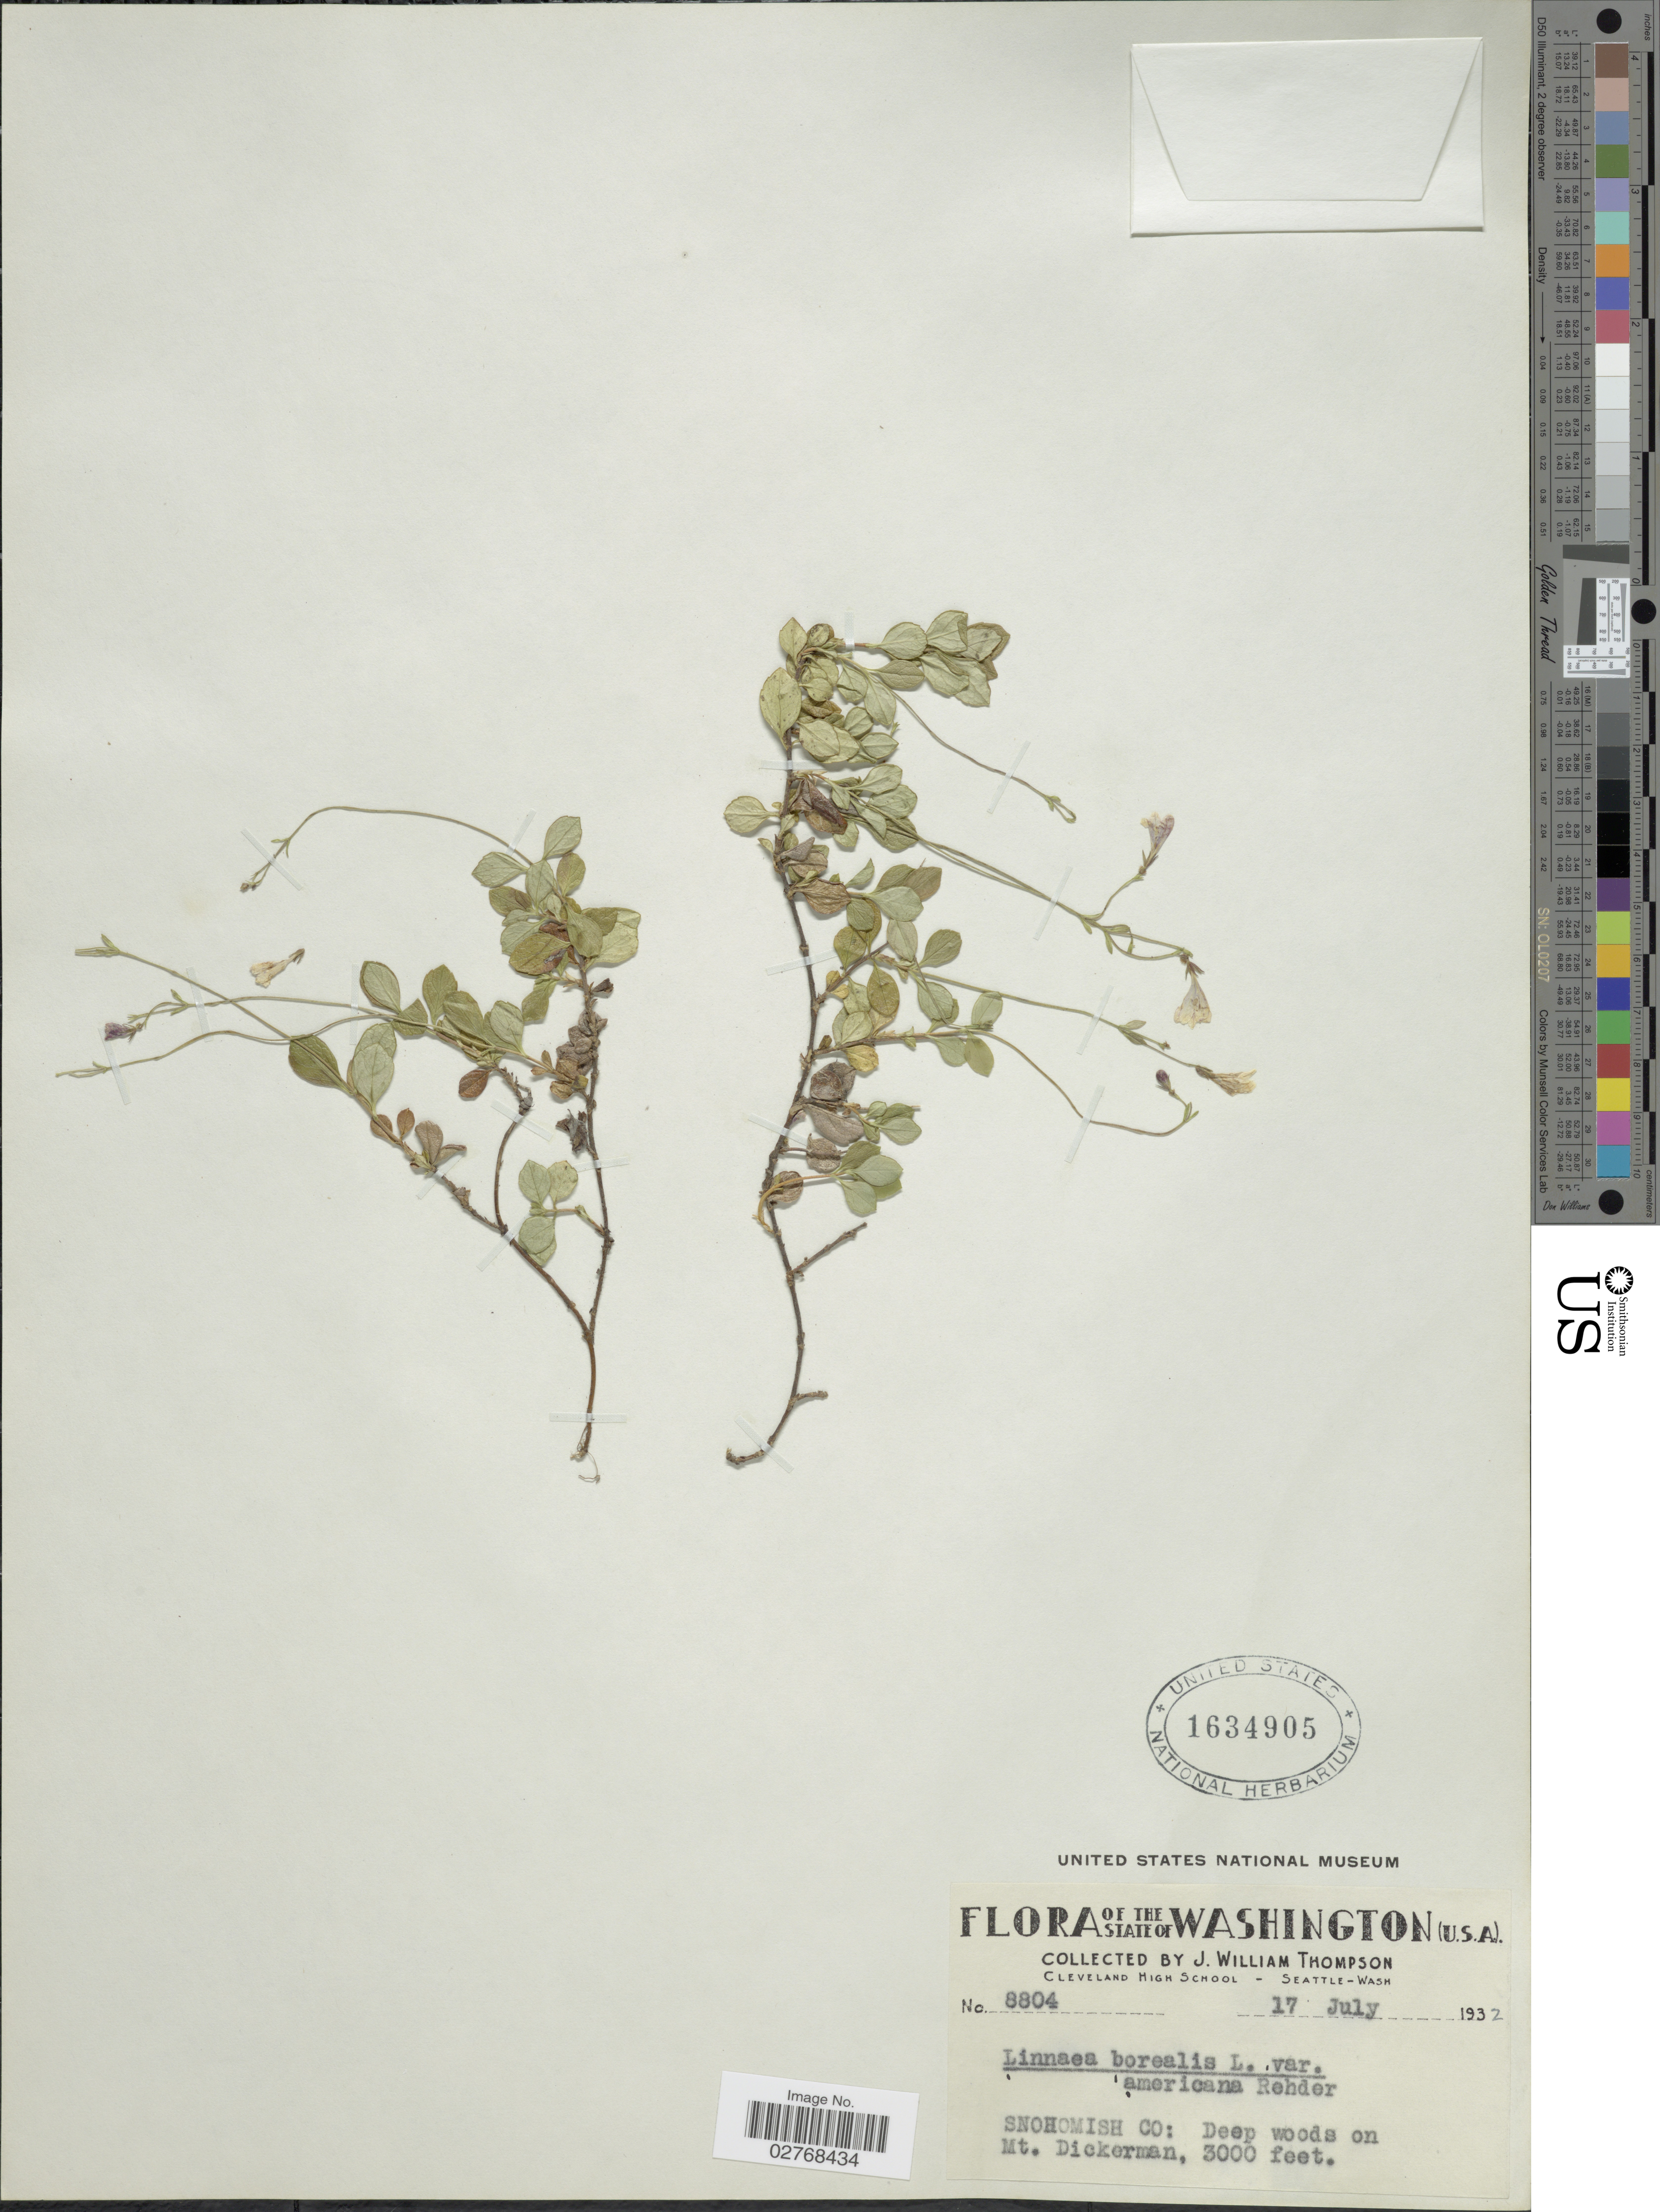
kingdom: Plantae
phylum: Tracheophyta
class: Magnoliopsida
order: Dipsacales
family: Caprifoliaceae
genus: Linnaea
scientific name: Linnaea borealis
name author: L.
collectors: J. W. Thompson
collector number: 8804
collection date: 1932-07-17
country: United States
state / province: Washington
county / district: Snohomish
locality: Snohomish Co: Deep woods on Mt. Dickerman.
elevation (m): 914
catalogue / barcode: US 1634905